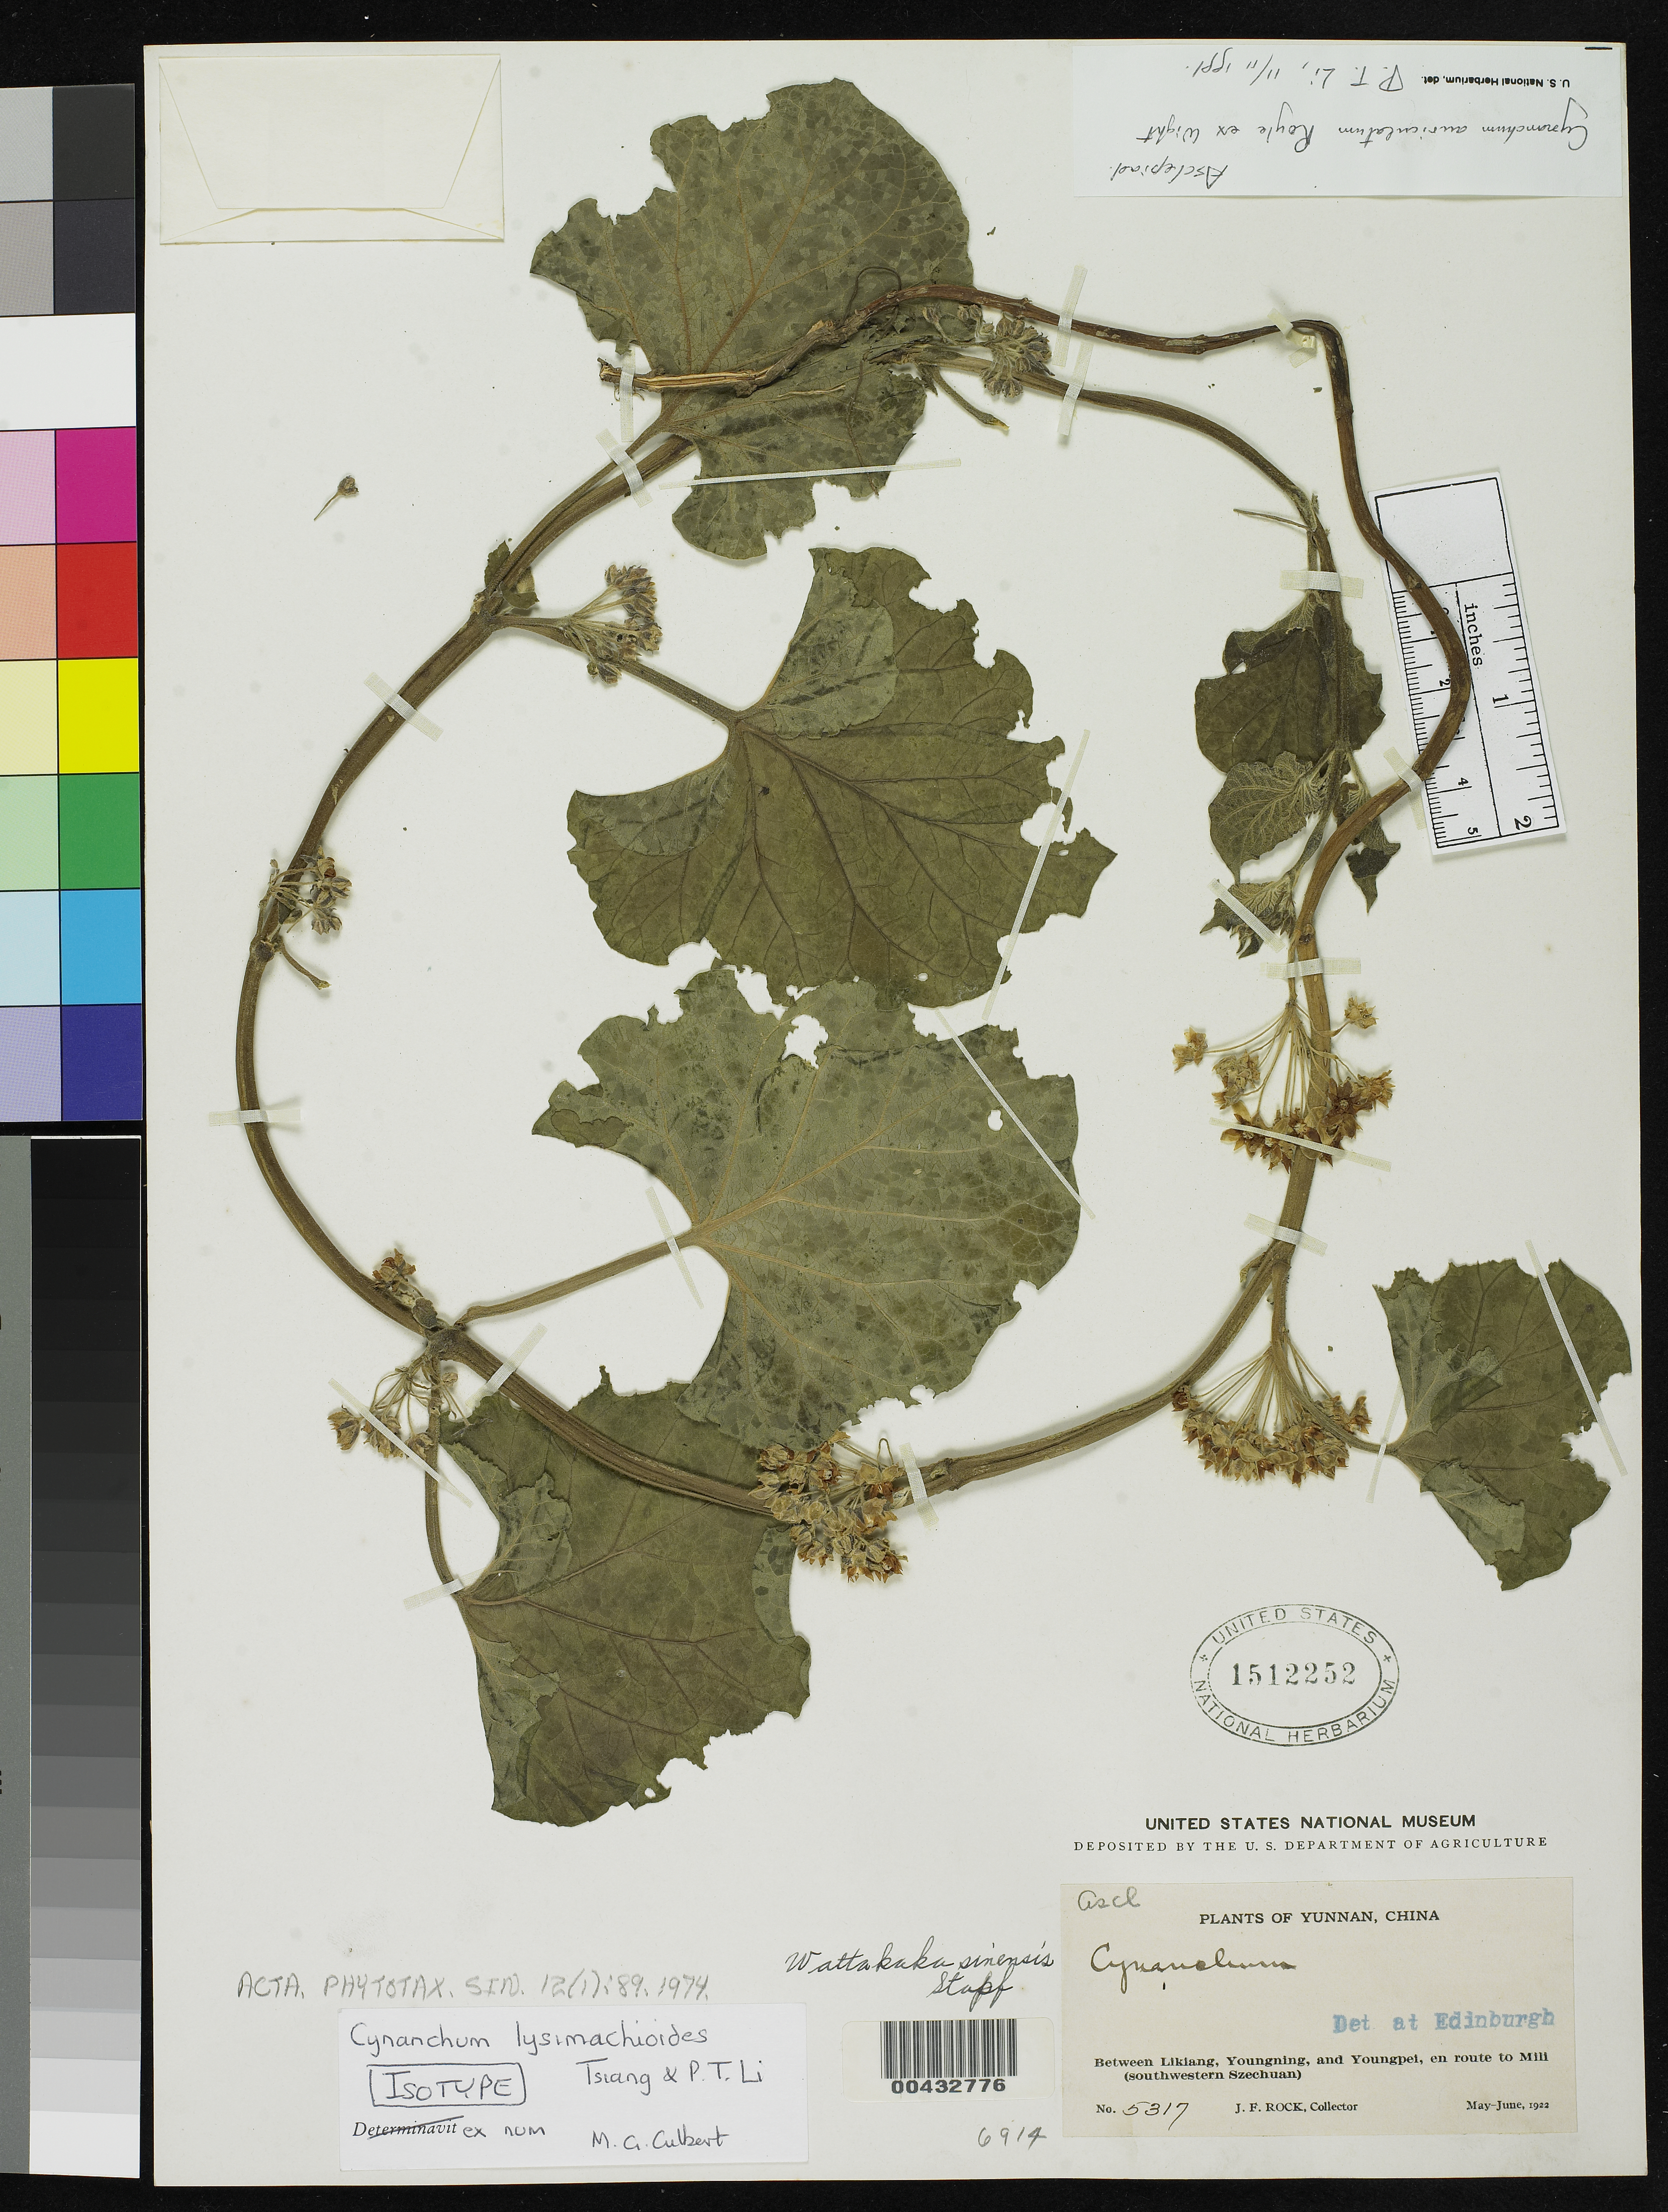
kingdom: Plantae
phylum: Tracheophyta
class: Magnoliopsida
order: Gentianales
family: Apocynaceae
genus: Cynanchum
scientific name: Cynanchum lysimachioides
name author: Tsiang & P.T. Li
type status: Isotype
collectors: J. F. Rock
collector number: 5317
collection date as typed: May 1922 to -- Jun 1922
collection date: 1922-05/1922-06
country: China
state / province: Yunnan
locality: Between Likiang, Youngning & Youngpei, en route to Muli (SW Szechuan).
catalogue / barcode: US 1512252